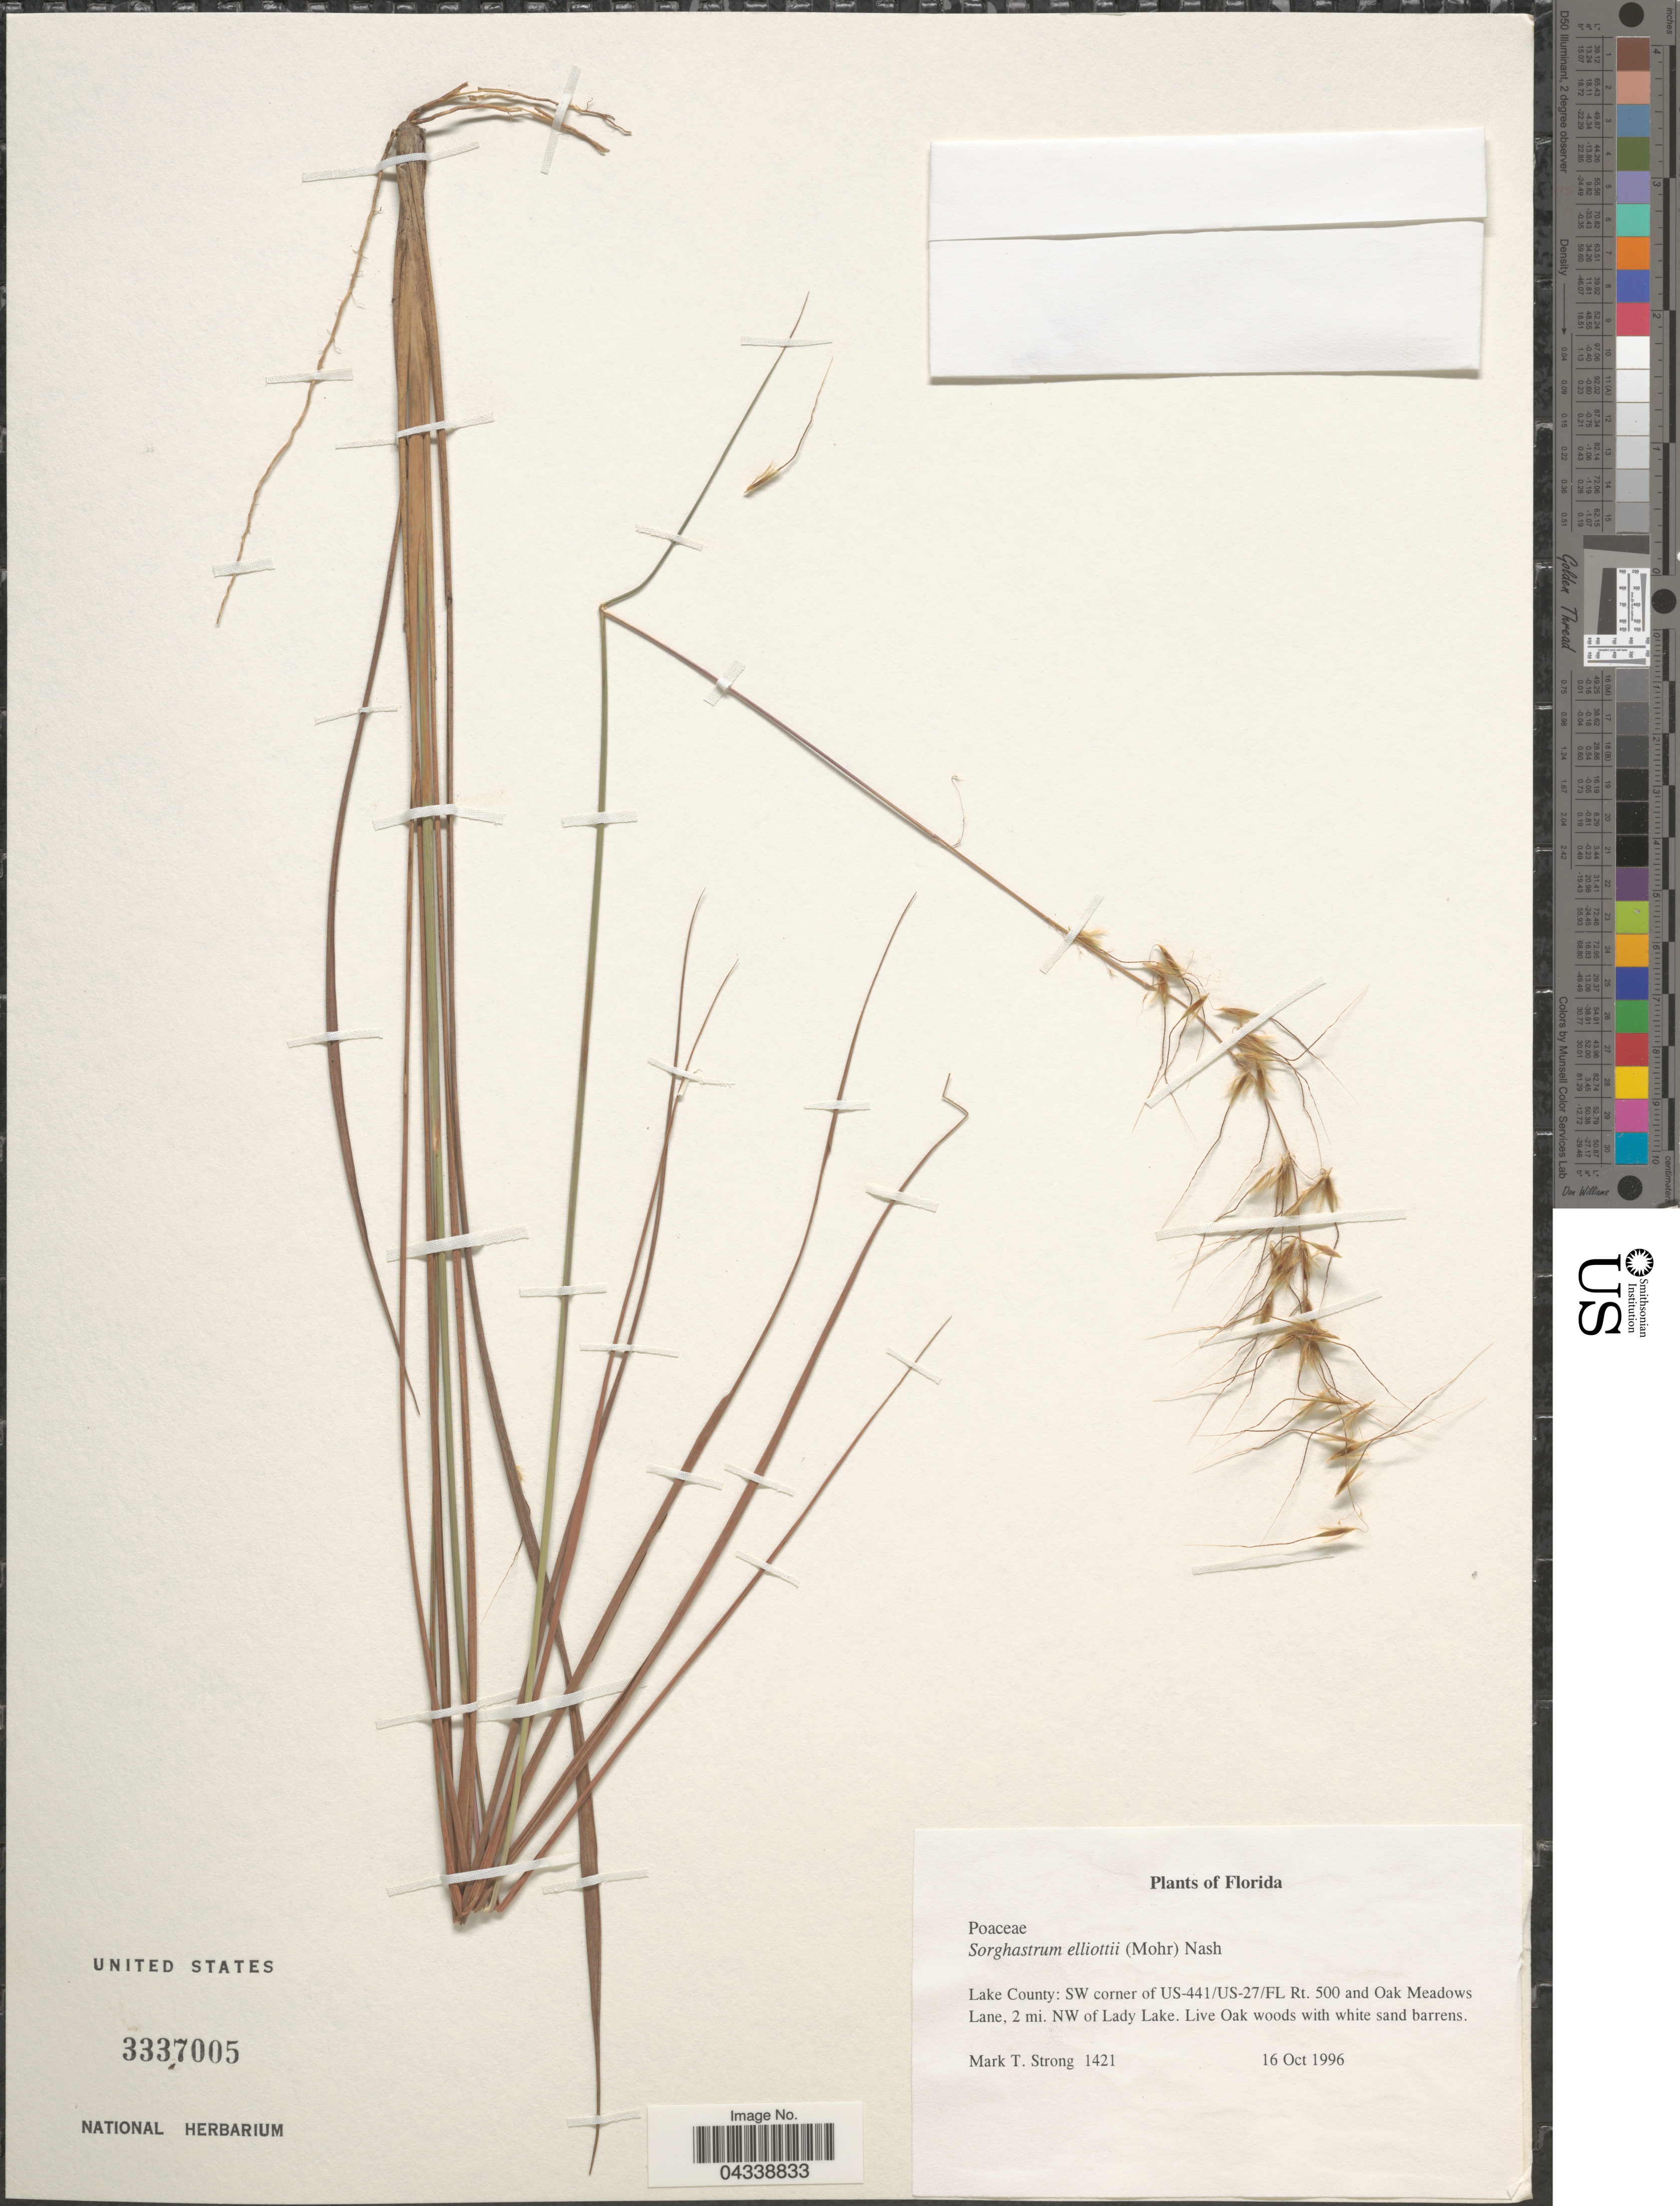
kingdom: Plantae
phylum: Tracheophyta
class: Liliopsida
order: Poales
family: Poaceae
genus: Sorghastrum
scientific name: Sorghastrum elliottii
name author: (C. Mohr) Nash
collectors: M. T. Strong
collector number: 1421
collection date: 1996-10-16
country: United States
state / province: Florida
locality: Lake County: SW corner of US-441/US-27/FL Rt. 500 and Oak Meadows Lane, 2 mi. NW of Lady Lake.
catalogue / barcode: US 3337005